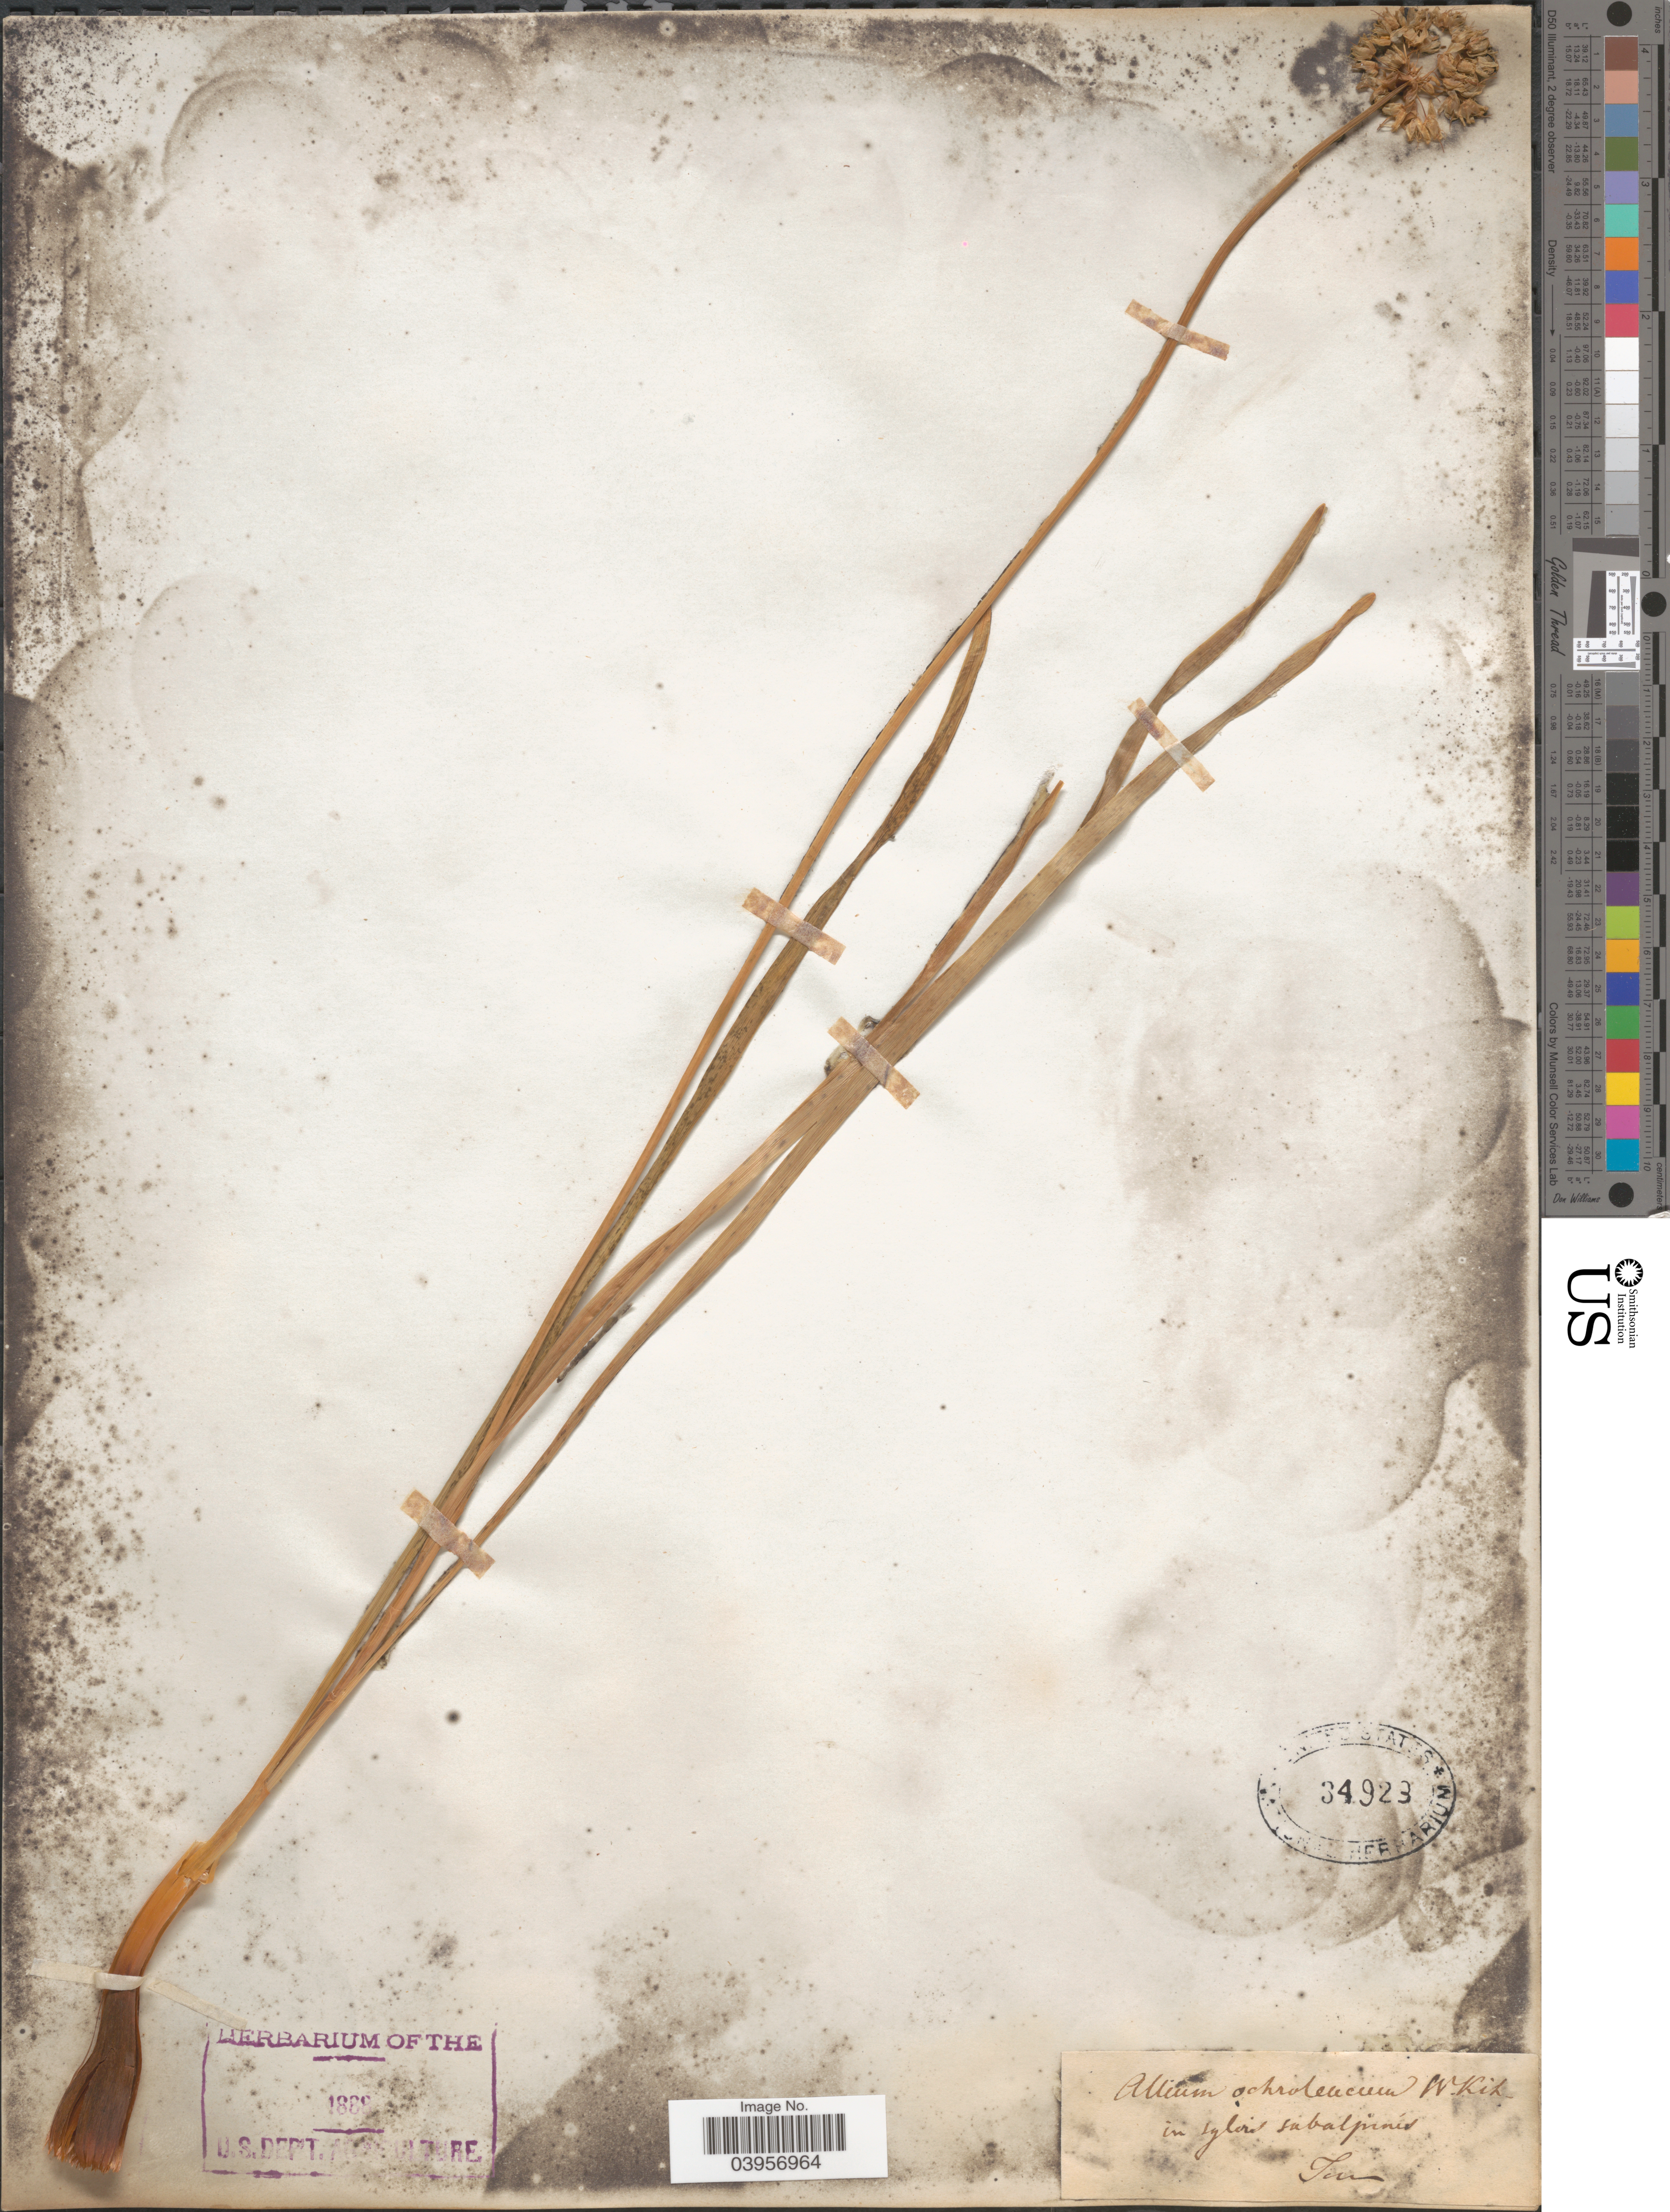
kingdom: Plantae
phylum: Tracheophyta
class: Liliopsida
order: Asparagales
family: Amaryllidaceae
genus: Allium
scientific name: Allium ochroleucum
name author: Waldst. & Kit.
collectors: Tomm.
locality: In sylvis subalpinis.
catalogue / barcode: US 34923